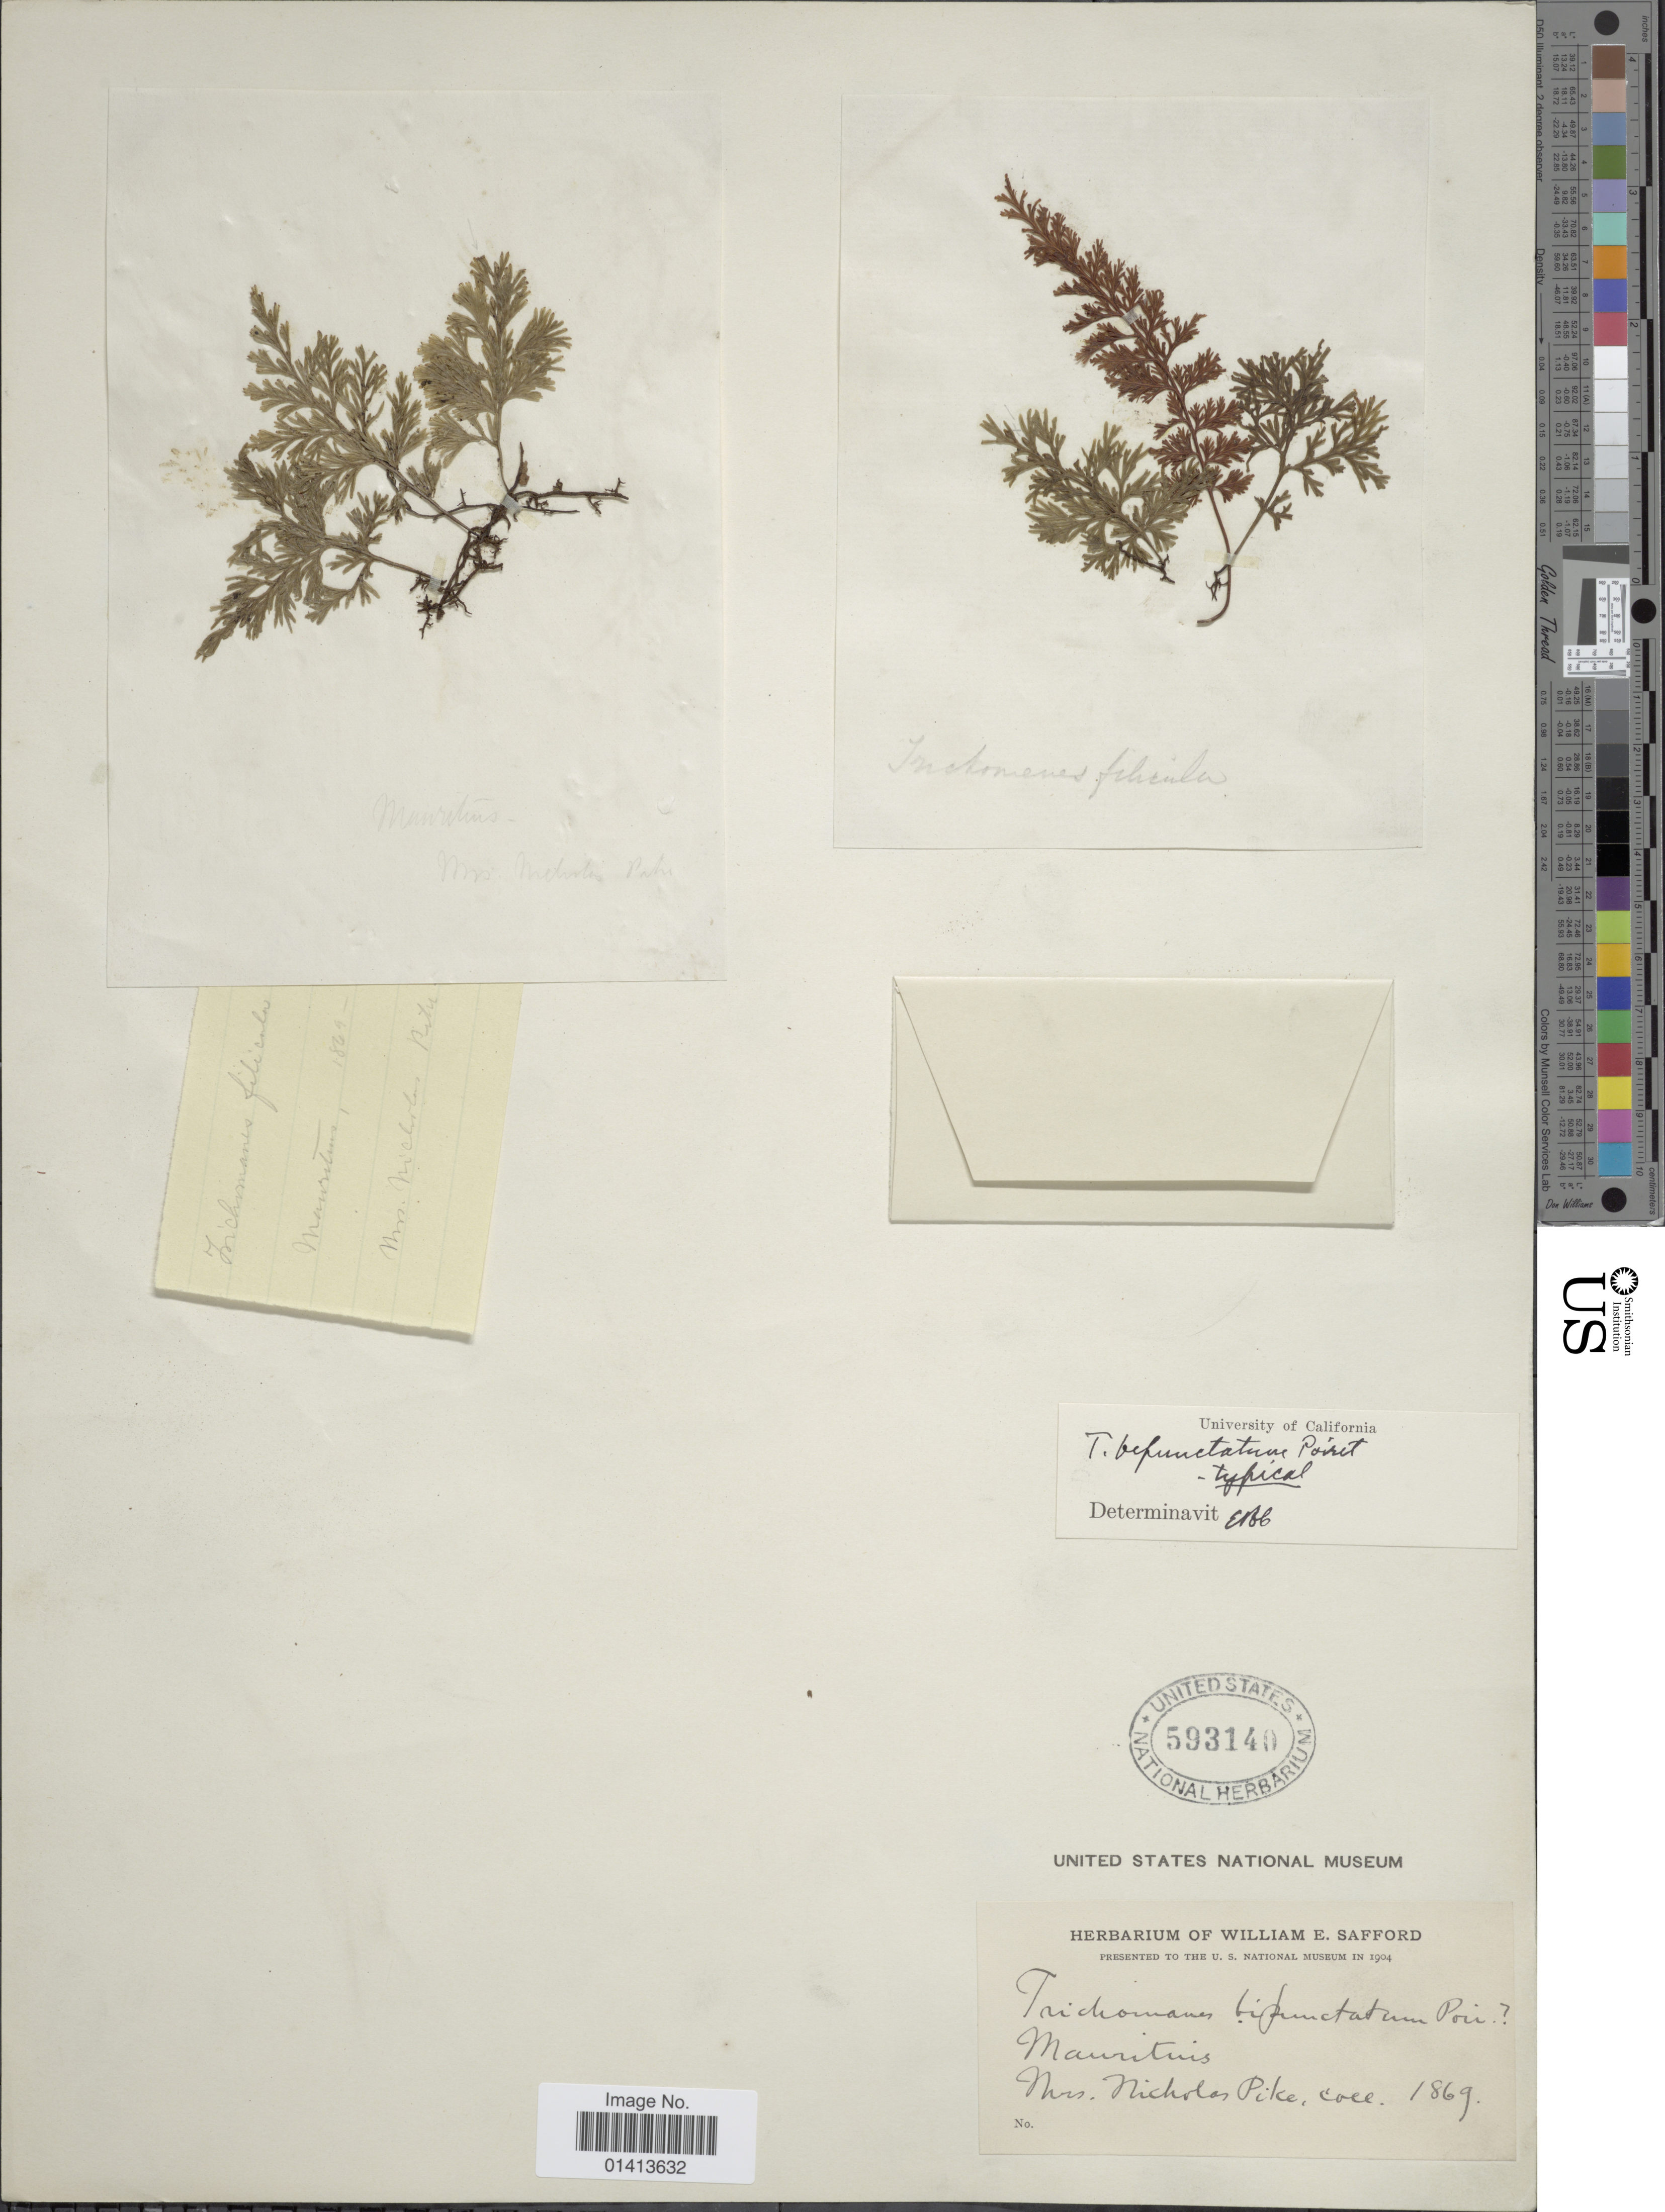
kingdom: Plantae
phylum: Tracheophyta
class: Polypodiopsida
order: Hymenophyllales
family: Hymenophyllaceae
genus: Crepidomanes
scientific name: Crepidomanes bipunctatum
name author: (Poir.) Copel.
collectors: N. Pike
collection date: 1869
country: Mauritius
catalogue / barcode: US 593140